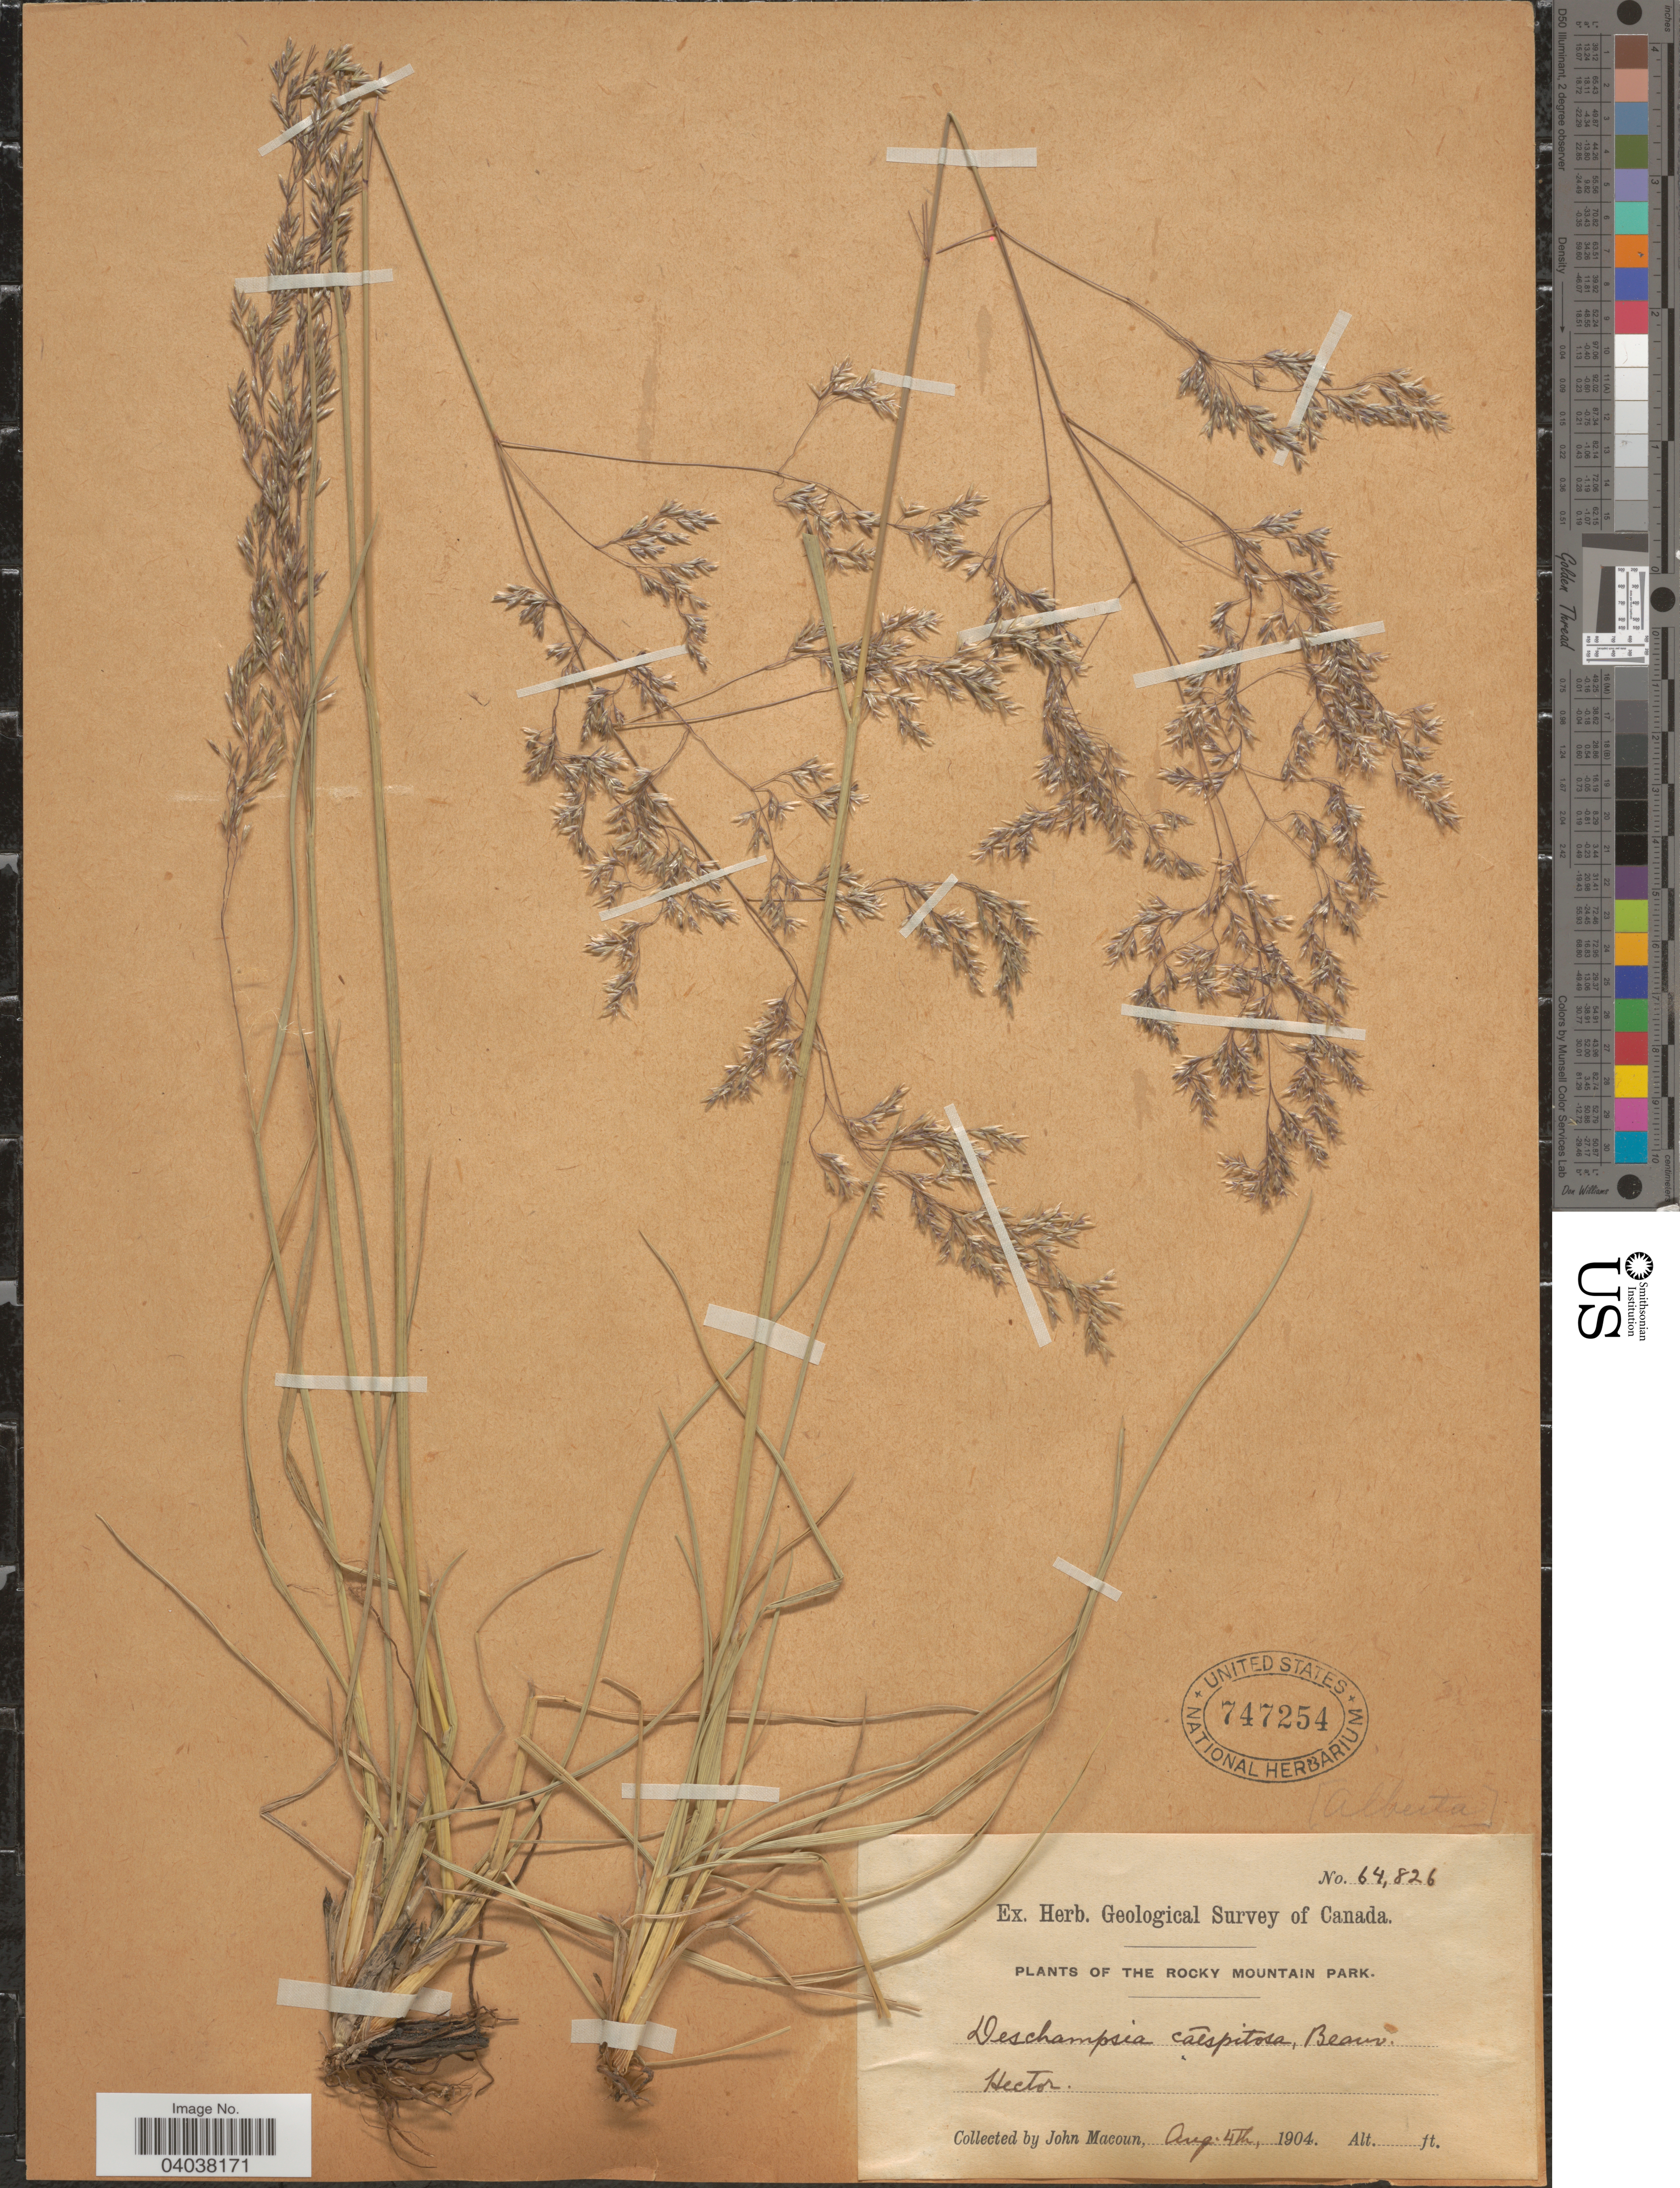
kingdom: Plantae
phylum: Tracheophyta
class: Liliopsida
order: Poales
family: Poaceae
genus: Deschampsia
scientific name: Deschampsia cespitosa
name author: (L.) P. Beauv.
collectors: J. Macoun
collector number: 64826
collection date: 1904-08-04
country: Canada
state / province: Alberta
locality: The Rocky Mountain Park. Hector.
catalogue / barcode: US 747254